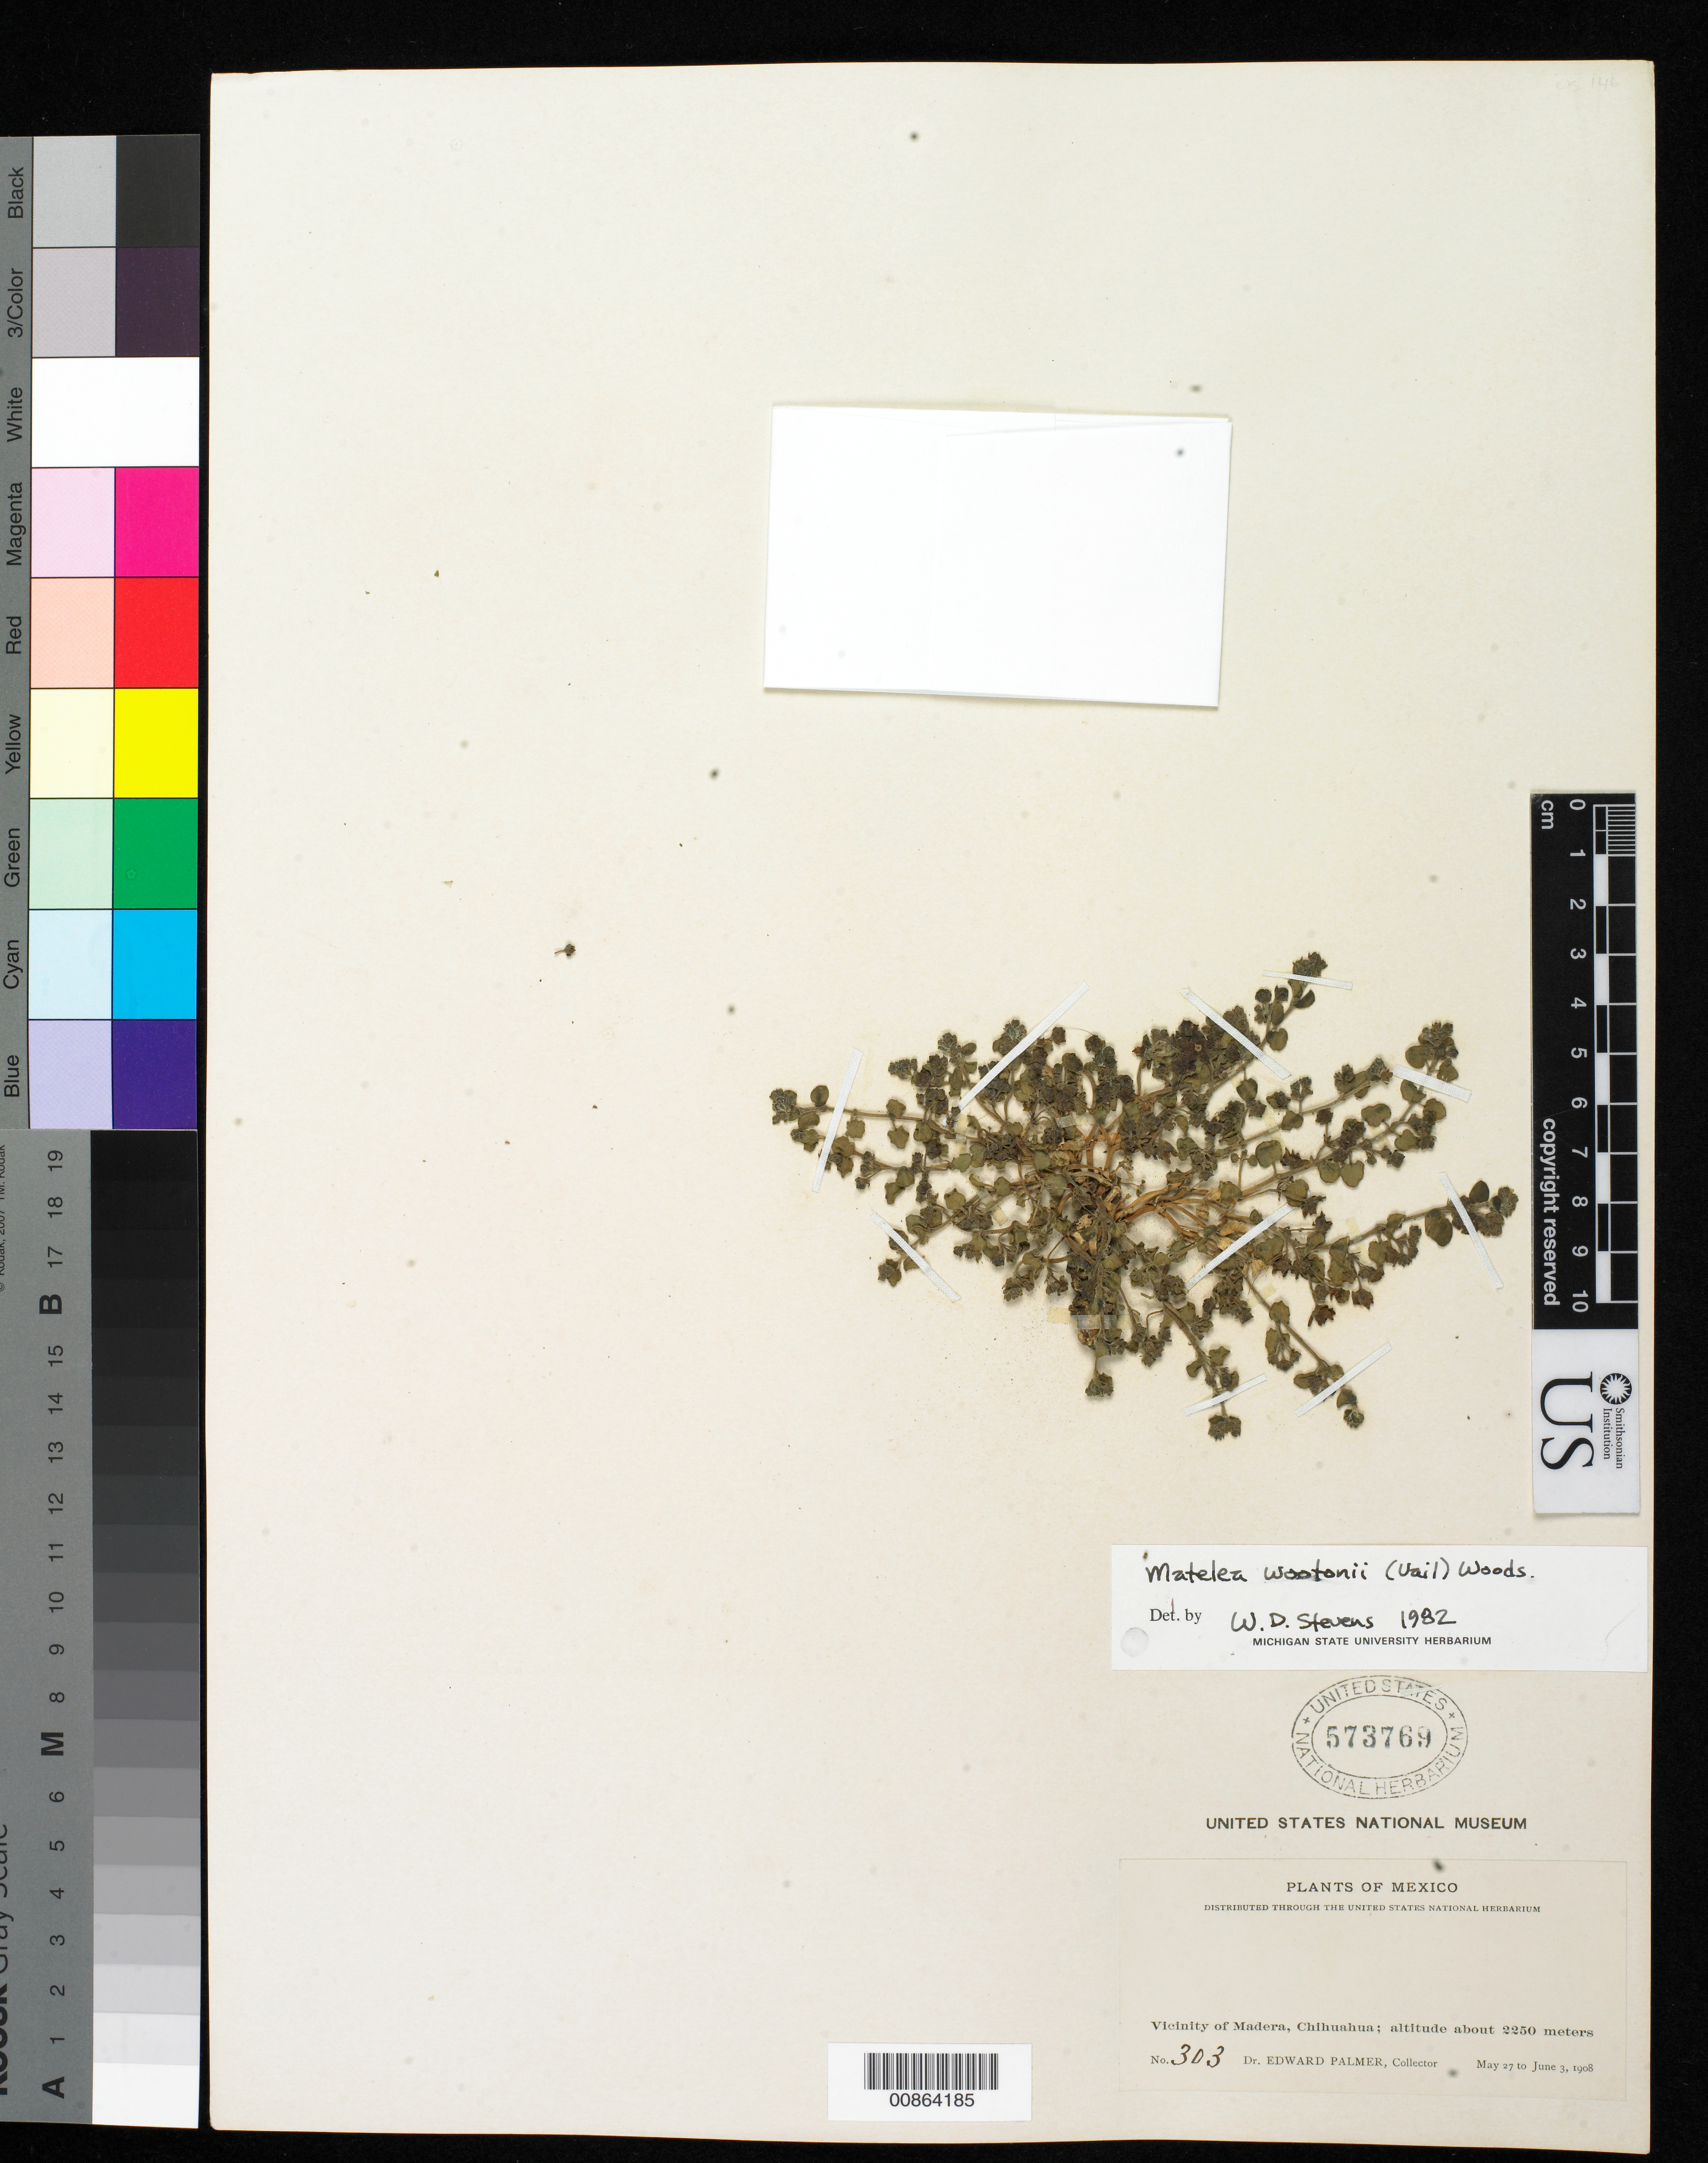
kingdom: Plantae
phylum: Tracheophyta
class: Magnoliopsida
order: Gentianales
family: Apocynaceae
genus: Matelea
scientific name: Matelea wootonii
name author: (Vail) Woodson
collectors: E. Palmer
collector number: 303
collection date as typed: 27 May 1908 to 03 Jun 1908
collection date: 1908-05-27/1908-06-03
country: Mexico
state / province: Chihuahua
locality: Vicinity of Madera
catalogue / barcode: US 573769